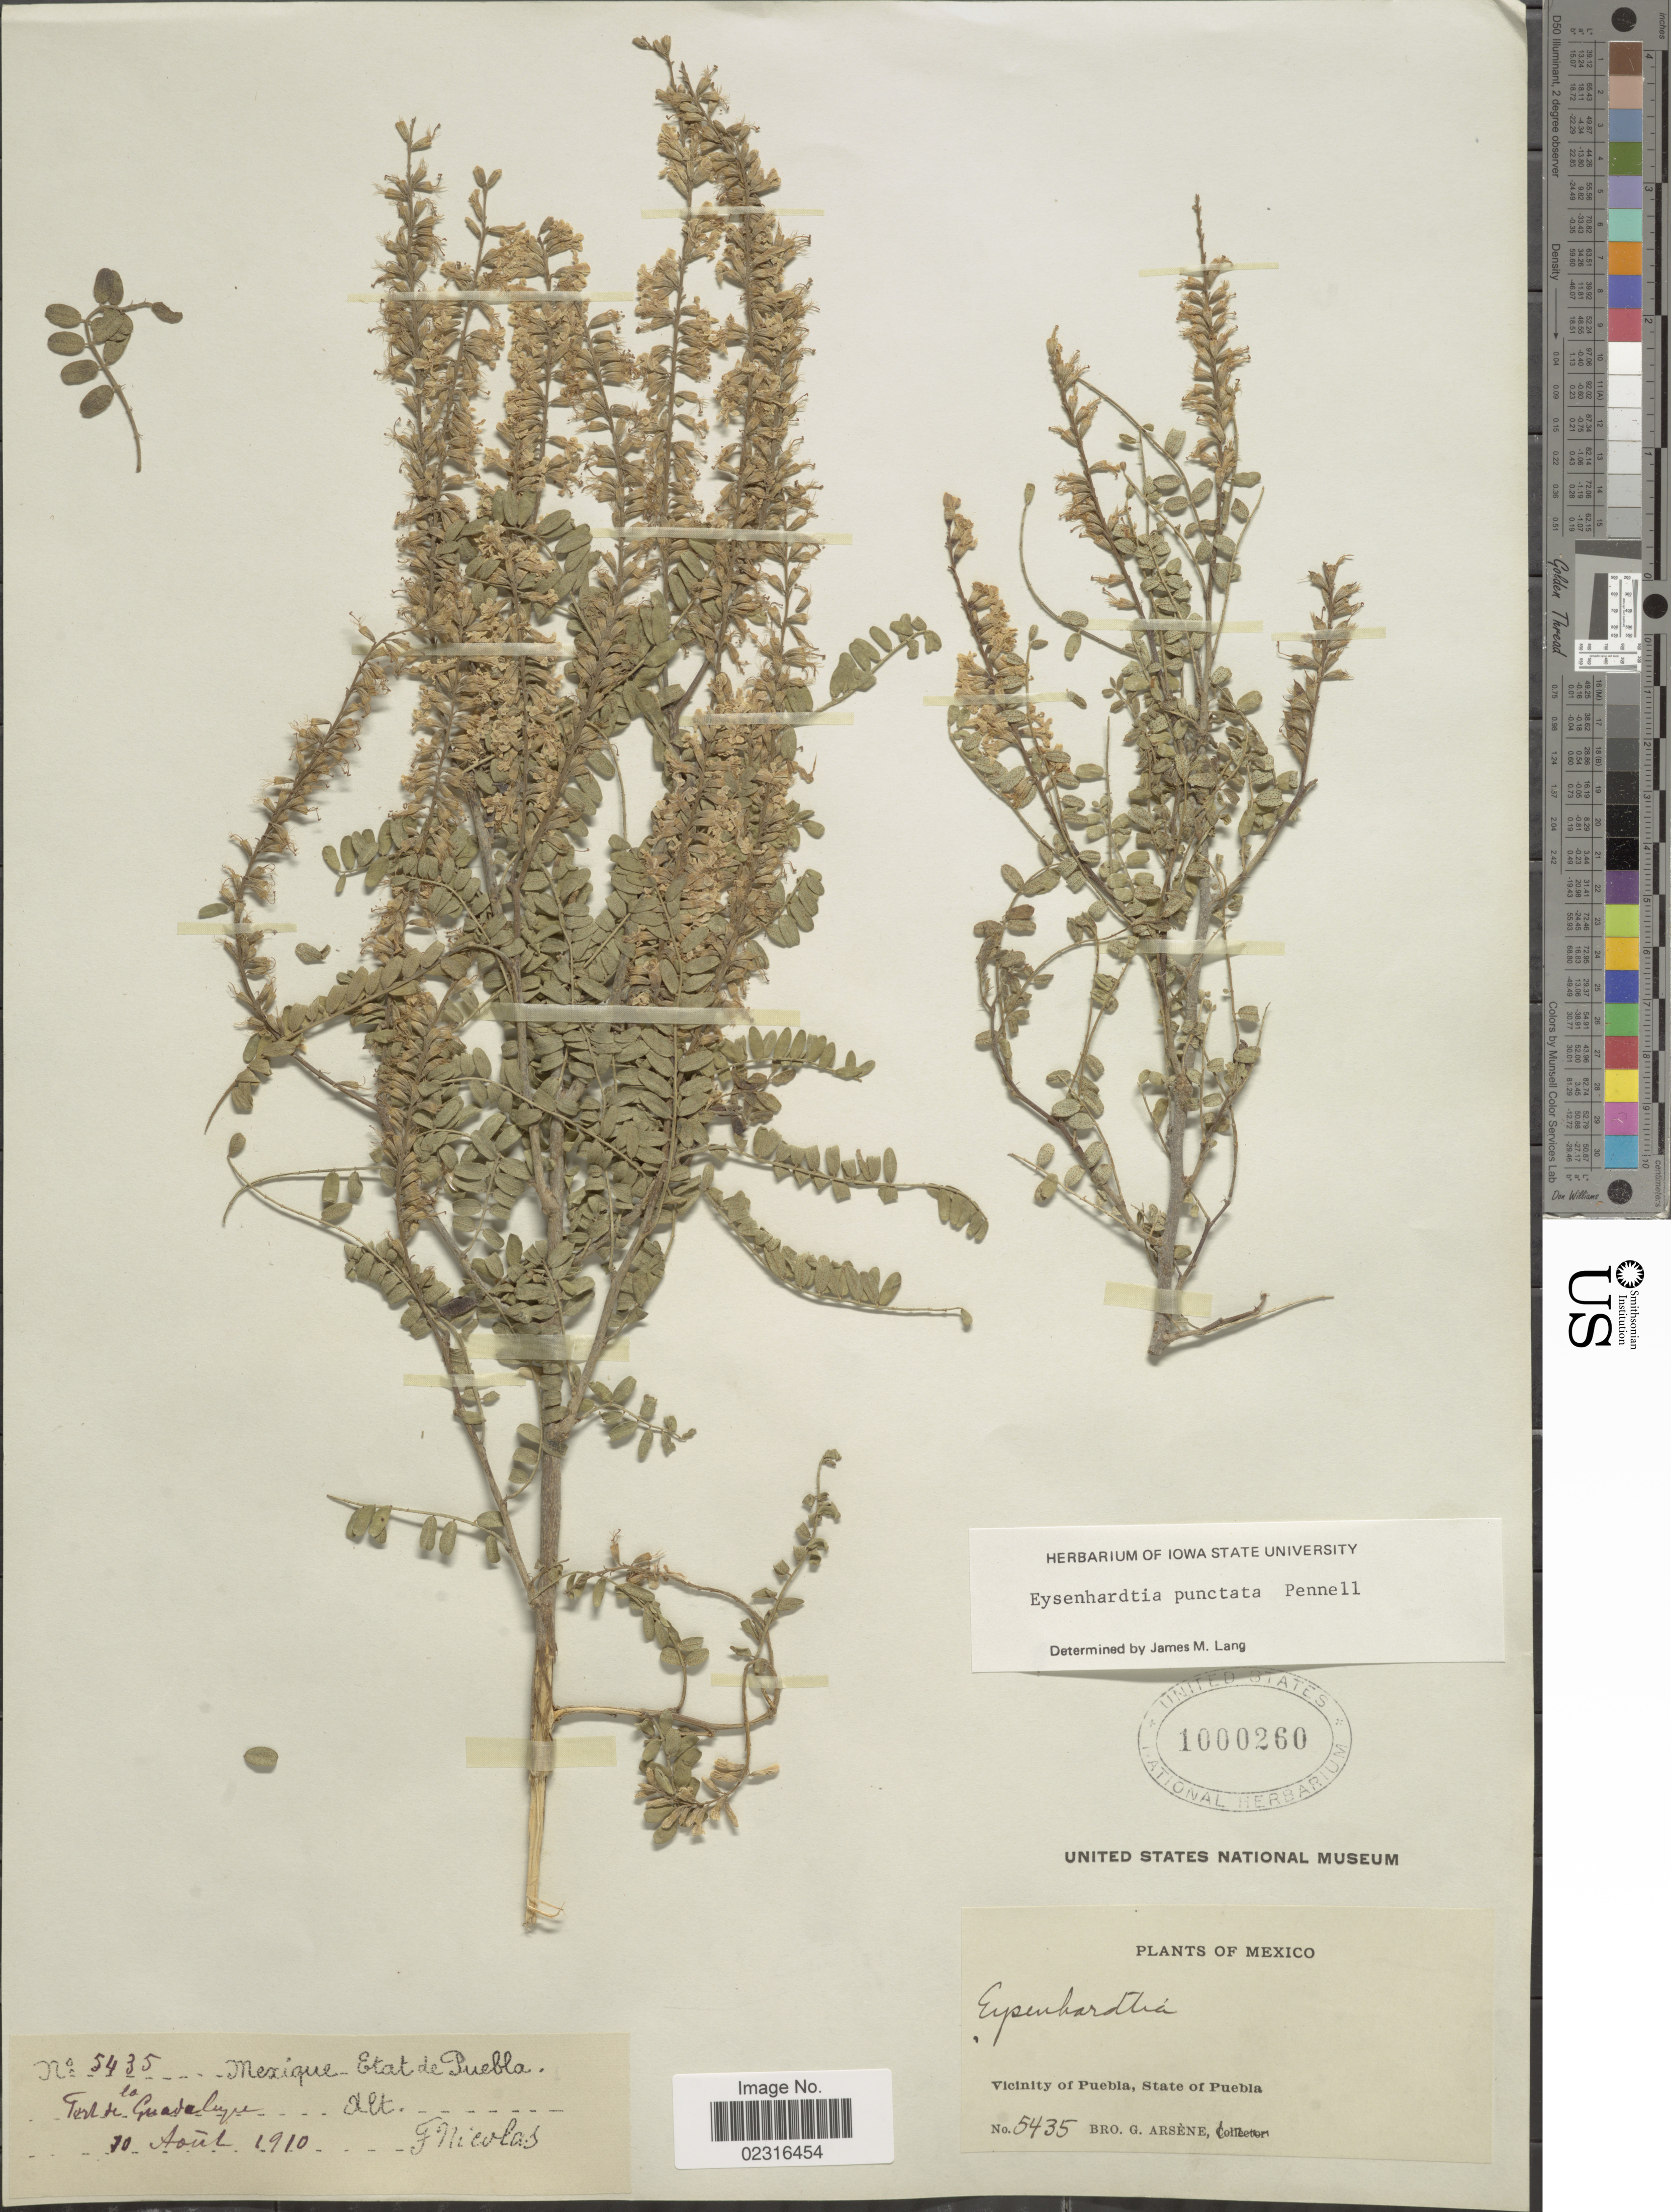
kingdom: Plantae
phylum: Tracheophyta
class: Magnoliopsida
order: Fabales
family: Fabaceae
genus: Eysenhardtia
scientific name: Eysenhardtia punctata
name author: Pennell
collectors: F. Nicolas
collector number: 5435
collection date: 1910-08-10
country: Mexico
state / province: Puebla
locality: Etat de Puebla, For de la Guadalupe.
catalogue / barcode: US 1000260